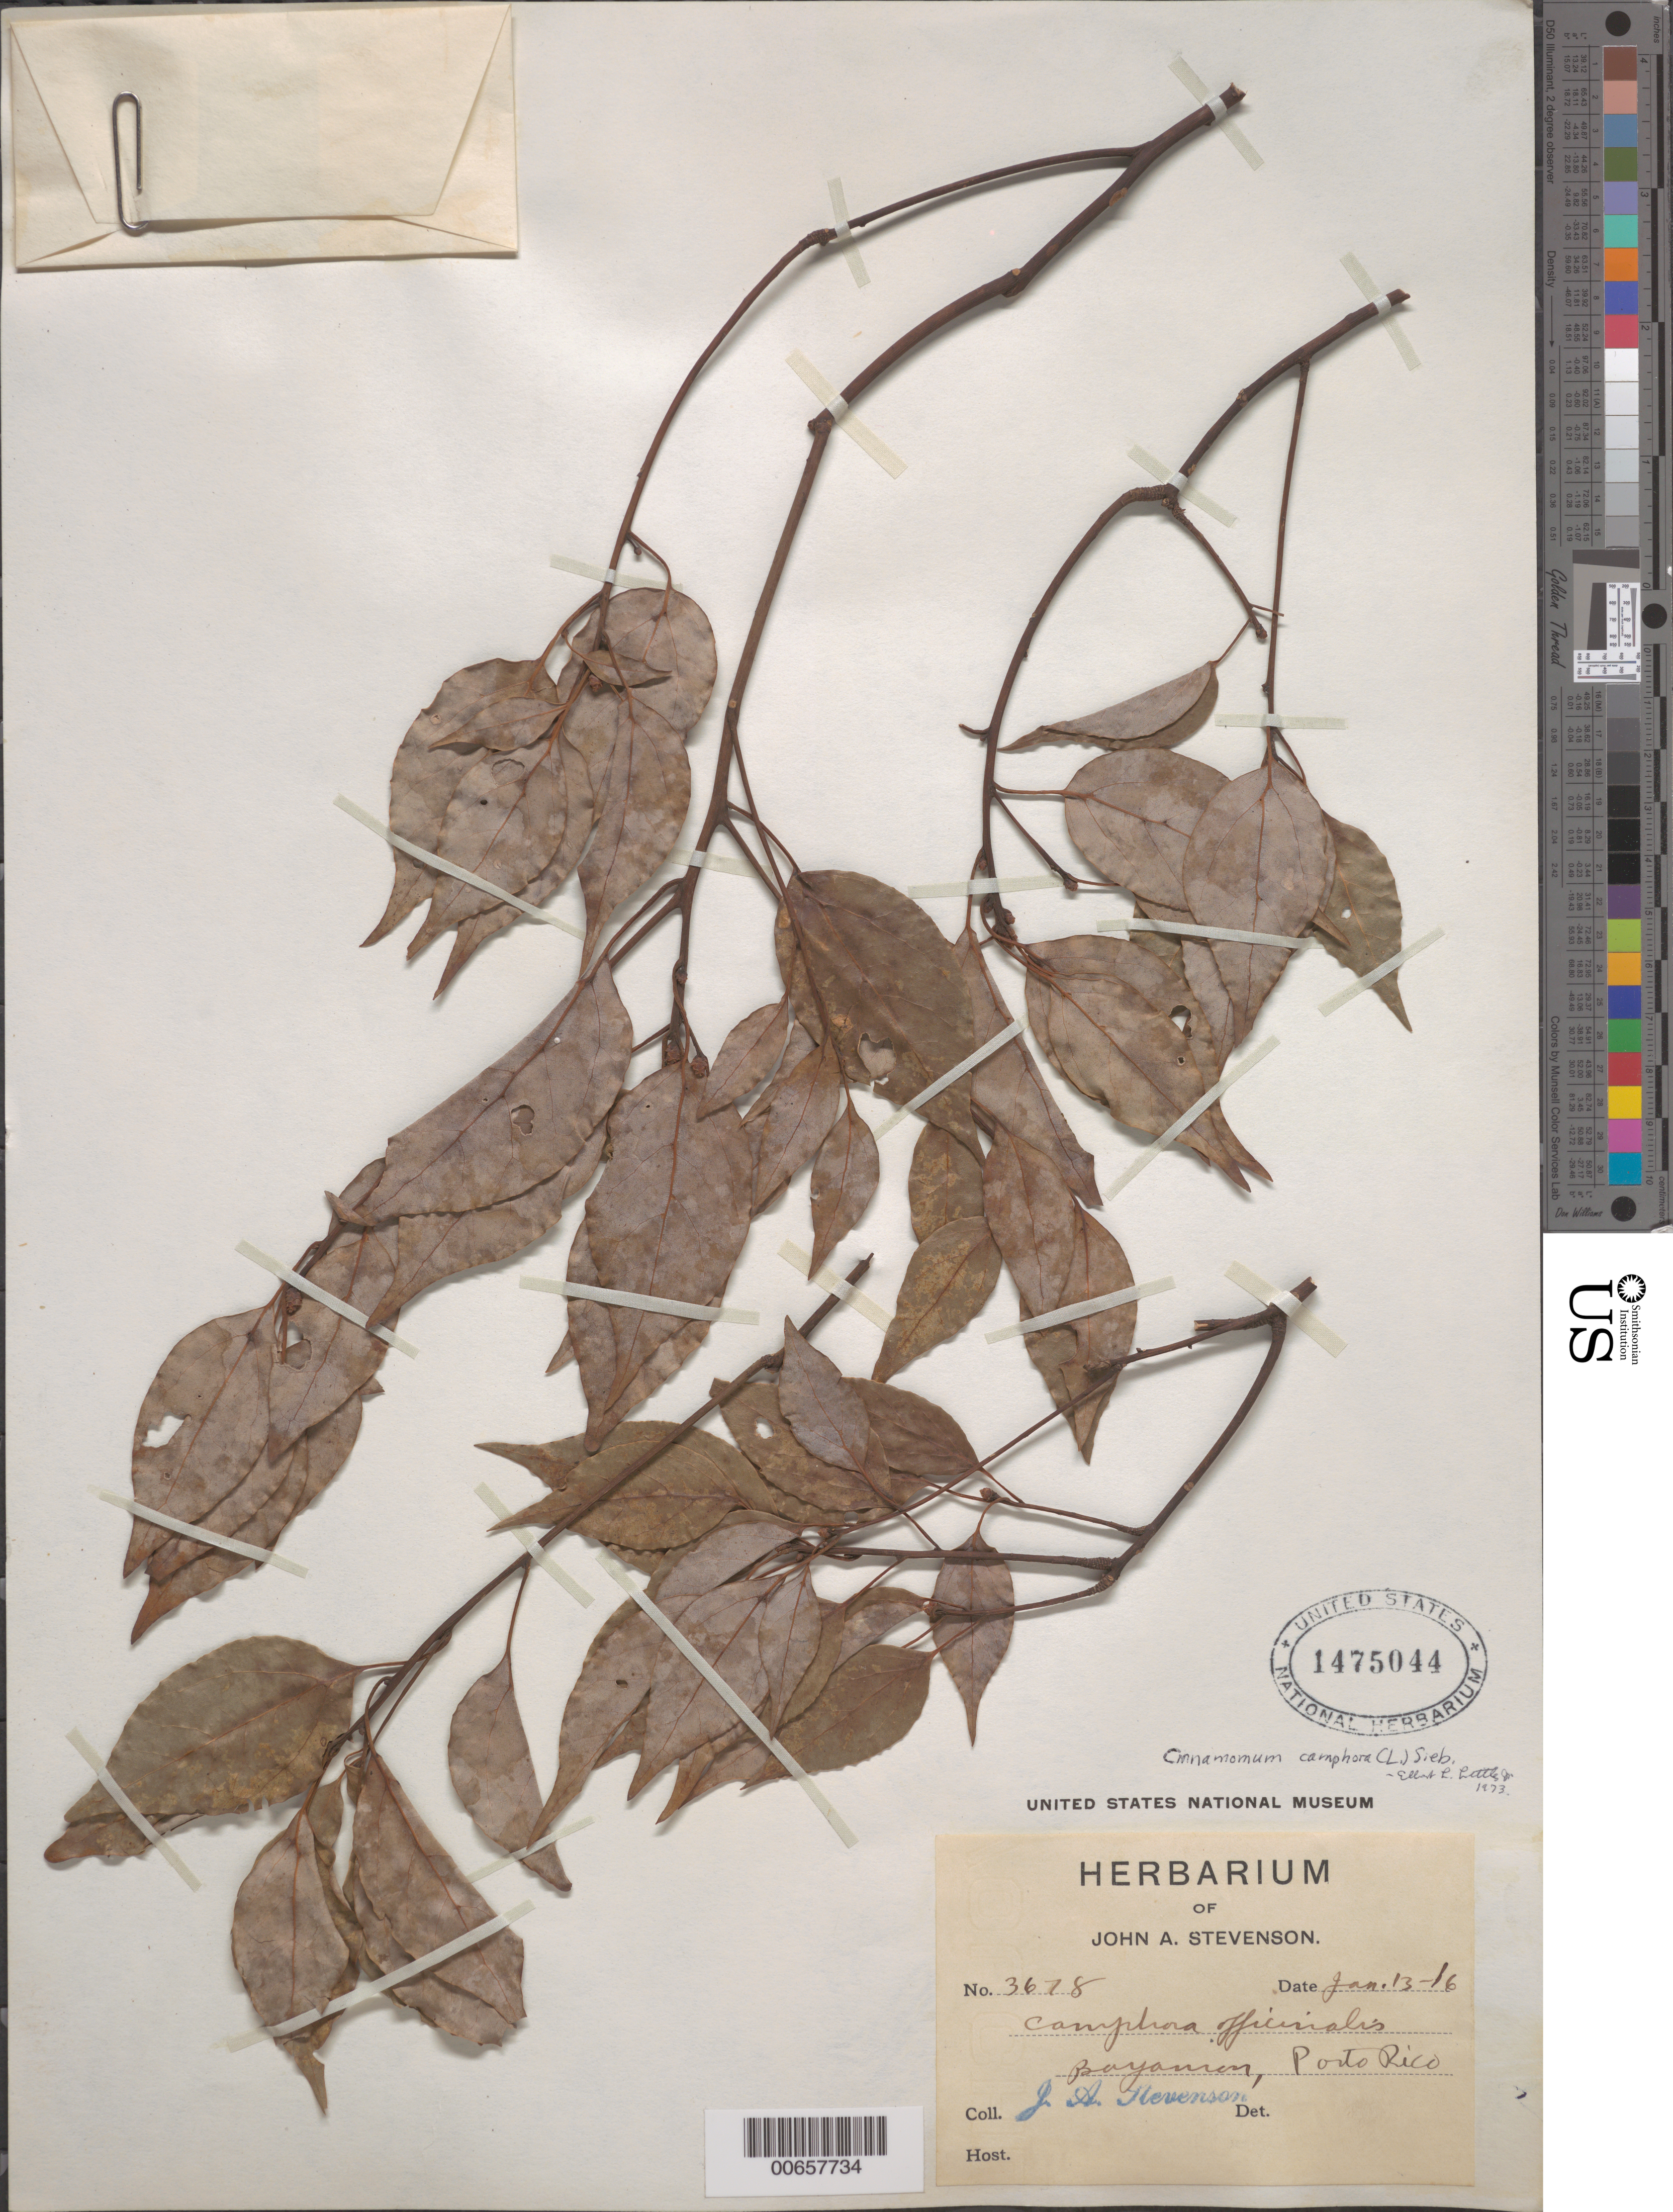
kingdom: Plantae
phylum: Tracheophyta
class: Magnoliopsida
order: Laurales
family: Lauraceae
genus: Cinnamomum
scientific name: Cinnamomum camphora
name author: (L.) J. Presl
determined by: Little, Elbert L., Jr., (FSSR), United States Department of Agriculture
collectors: J. Stevenson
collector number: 3678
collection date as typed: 13 Jan 1916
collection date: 1916-01-13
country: Puerto Rico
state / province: Bayamón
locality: Bayamon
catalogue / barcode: US 1475044